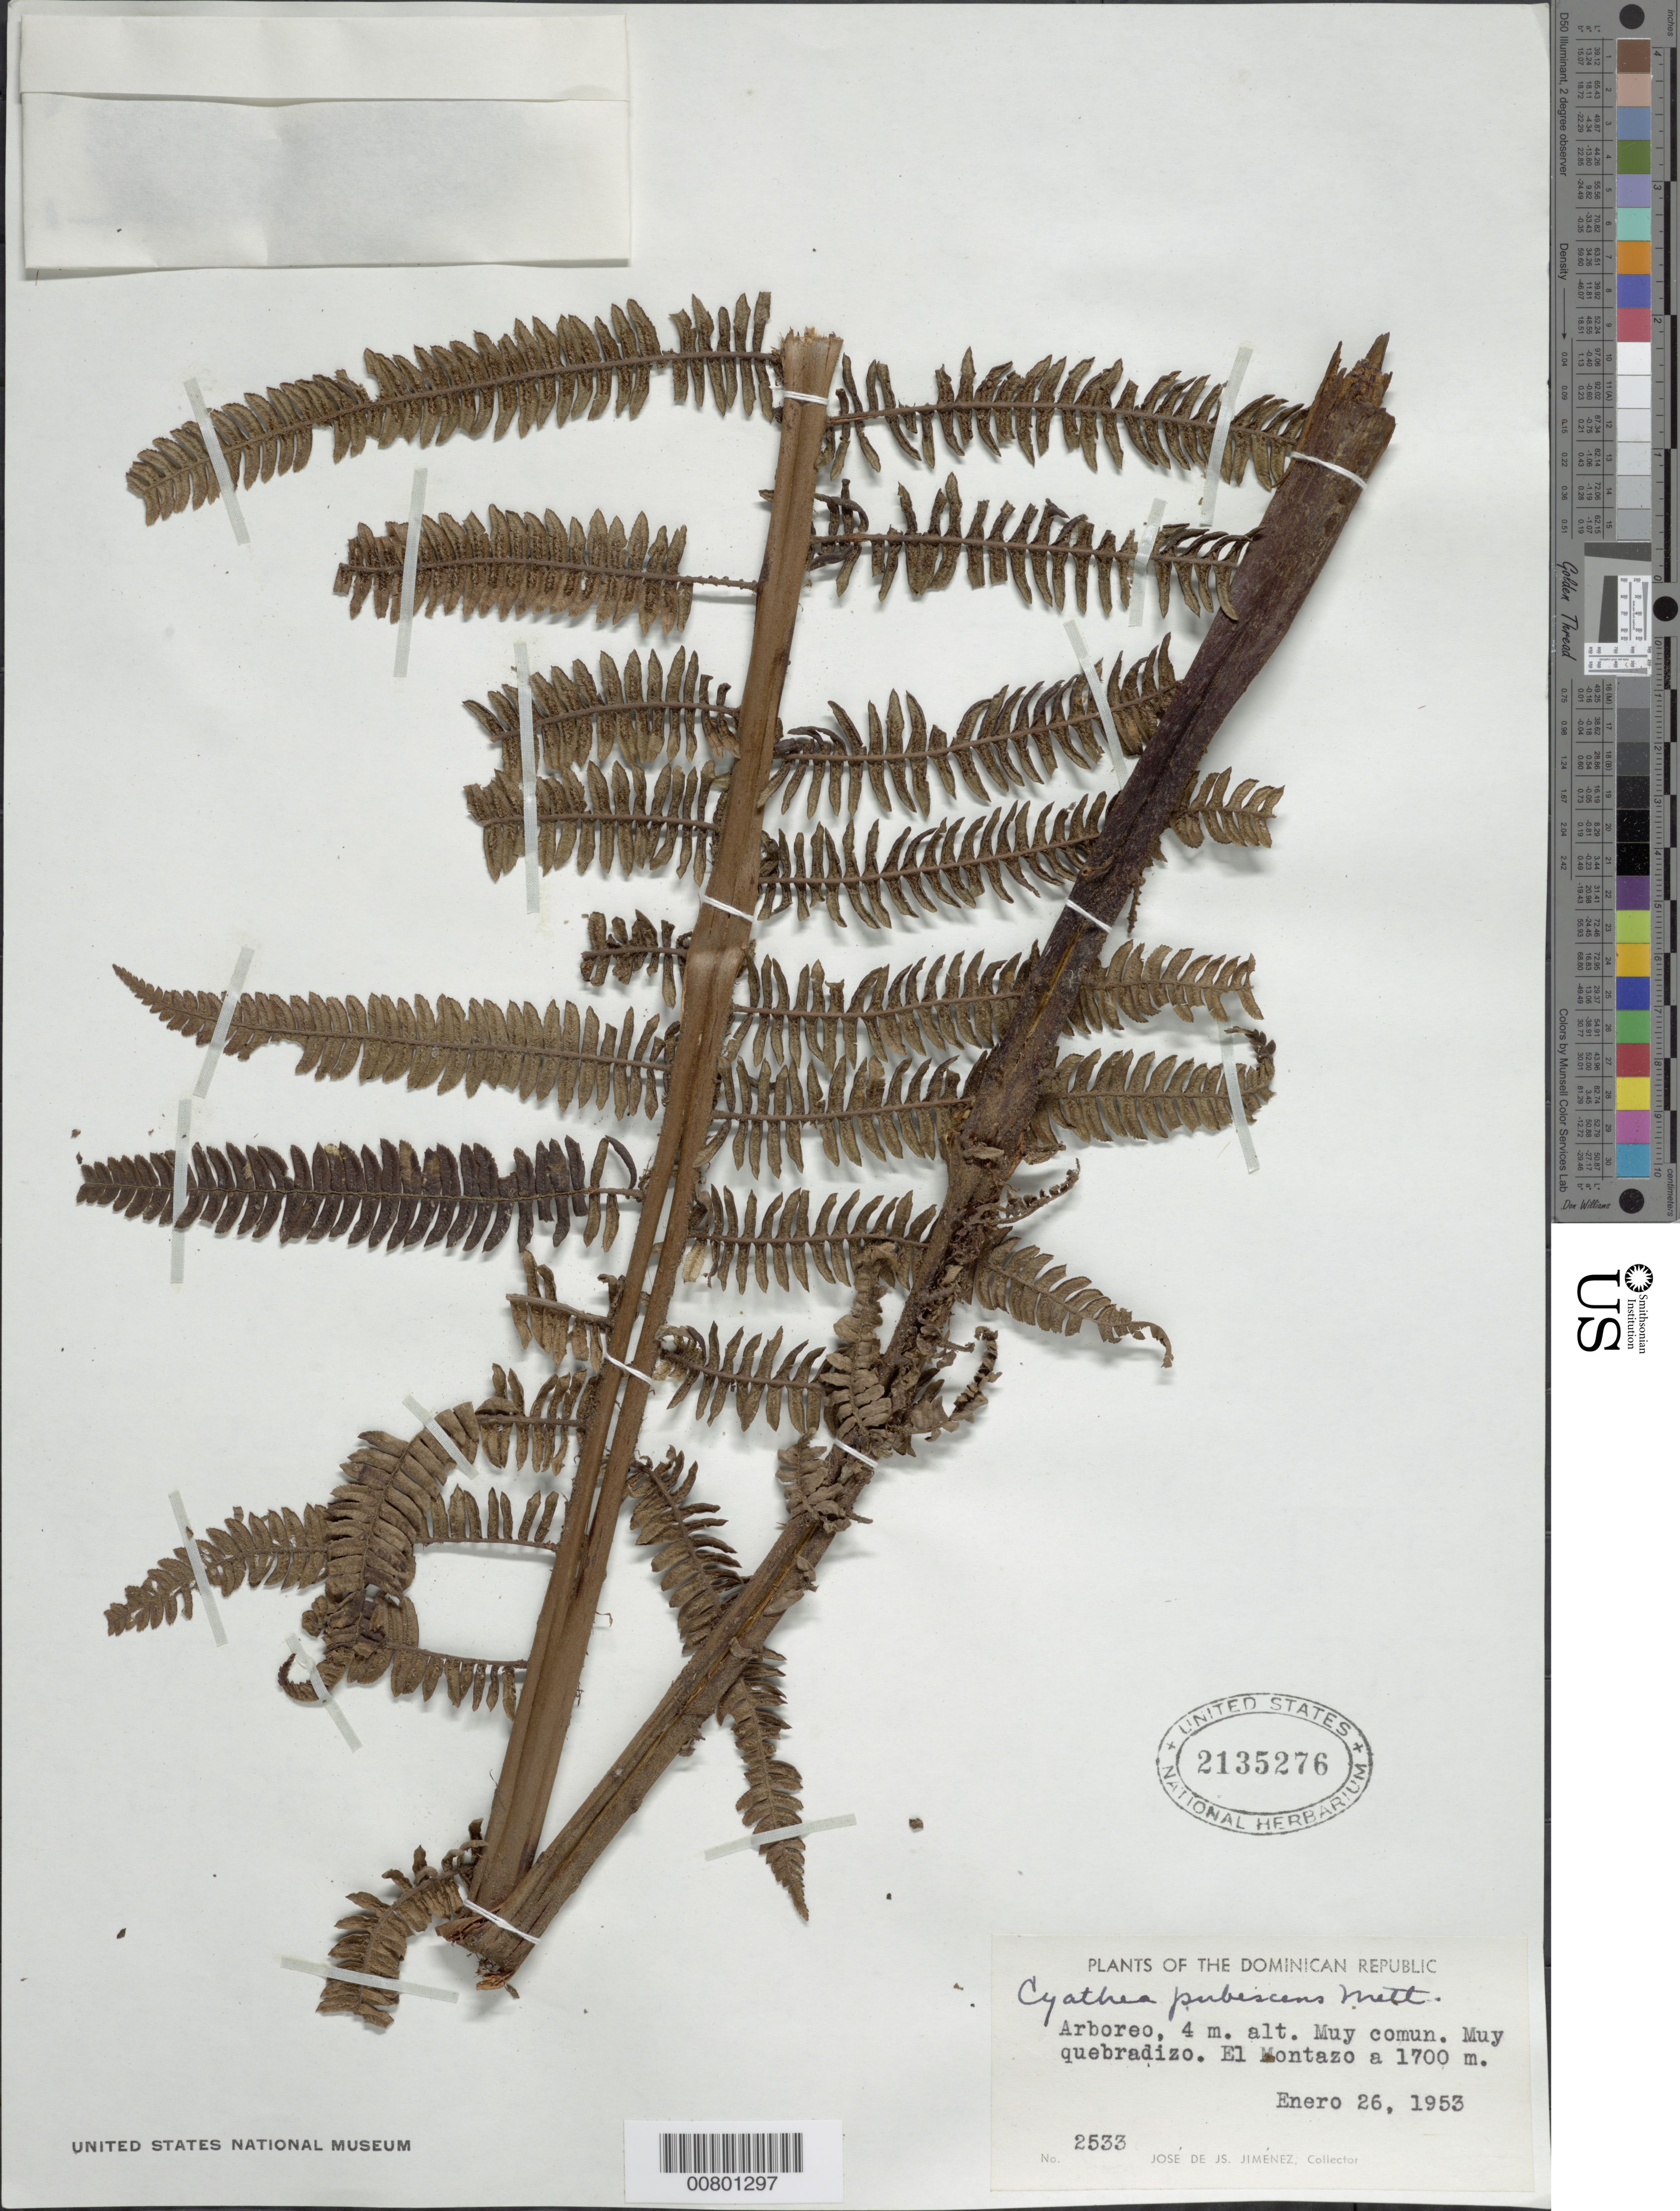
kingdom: Plantae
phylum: Tracheophyta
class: Polypodiopsida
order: Cyatheales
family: Cyatheaceae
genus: Alsophila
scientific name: Alsophila minor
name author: (D.C. Eaton) R.M. Tryon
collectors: J. J. Jiménez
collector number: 2533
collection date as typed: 26 Jan 1953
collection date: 1953-01-26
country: Dominican Republic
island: Hispaniola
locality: El Montazo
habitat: Muy quebradizo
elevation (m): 1700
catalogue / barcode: US 2135276